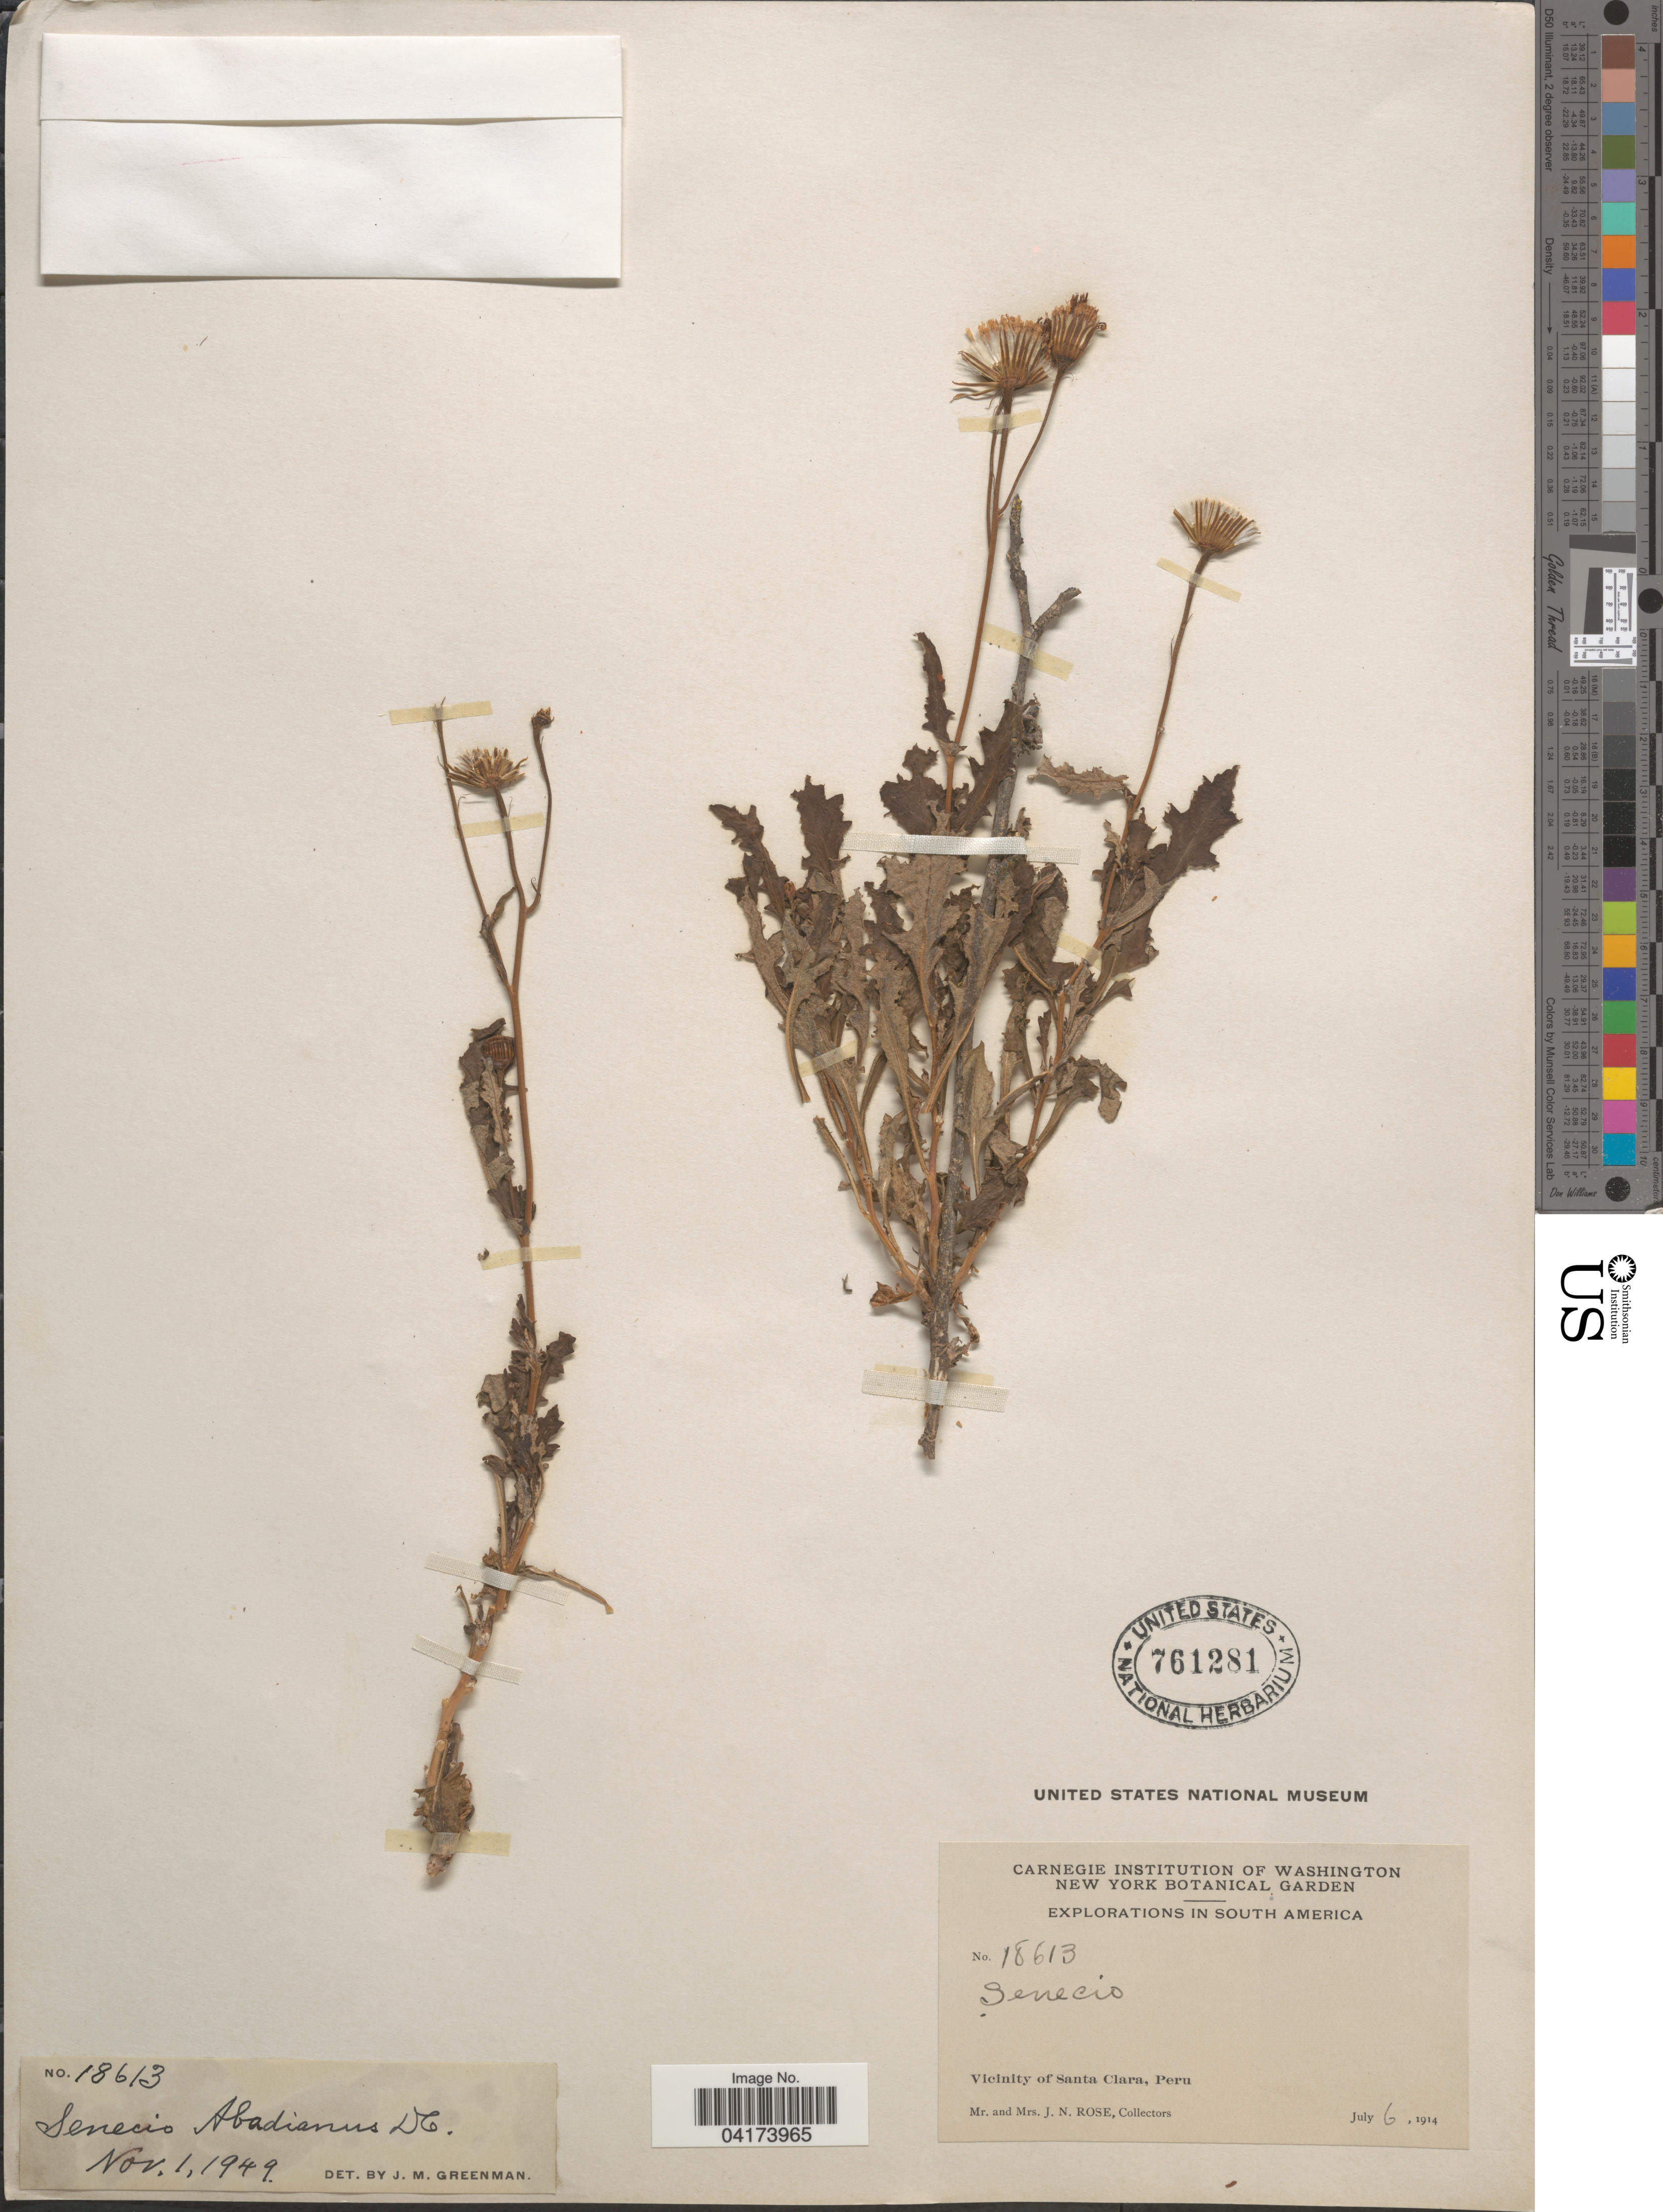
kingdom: Plantae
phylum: Tracheophyta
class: Magnoliopsida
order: Asterales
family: Asteraceae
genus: Senecio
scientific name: Senecio abadianus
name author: DC.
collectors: J. N. Rose & L. B. Rose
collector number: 18613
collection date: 1914-07-06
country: Peru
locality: Explorations in South America. Vicinity of Santa Clara.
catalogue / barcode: US 761281